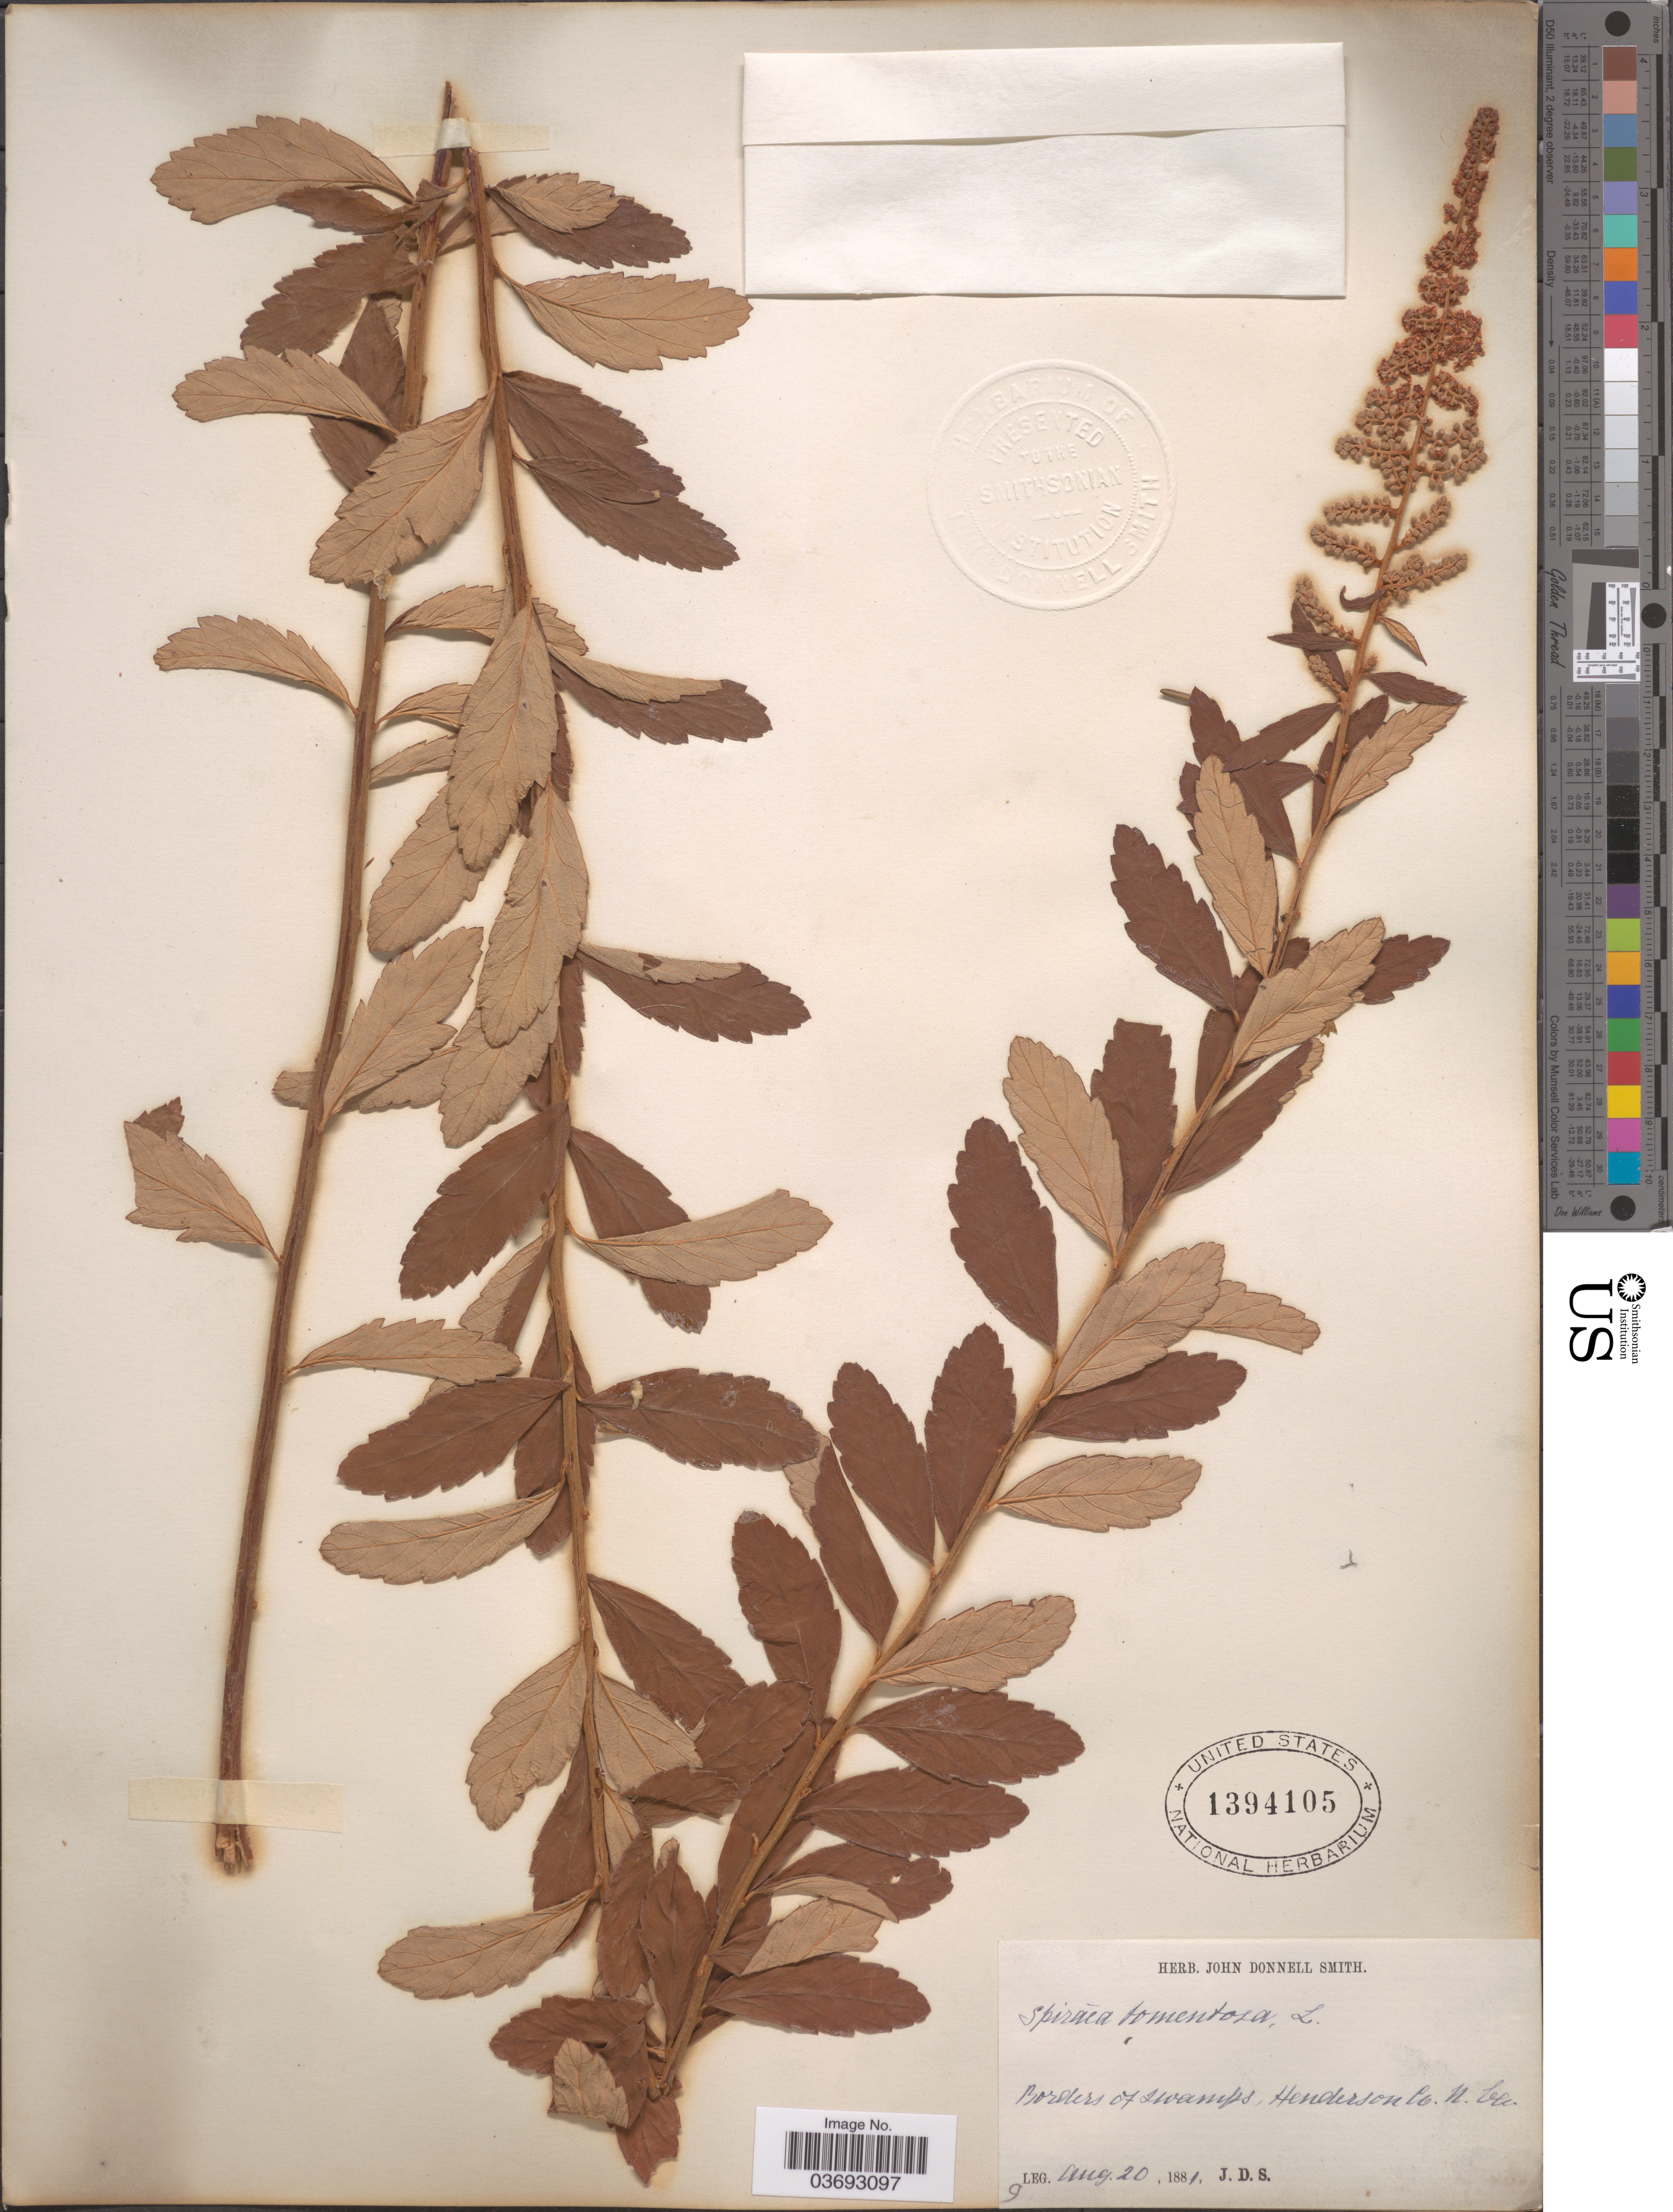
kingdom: Plantae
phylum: Tracheophyta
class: Magnoliopsida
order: Rosales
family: Rosaceae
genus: Spiraea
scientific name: Spiraea tomentosa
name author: L.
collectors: J. Donnell Smith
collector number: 9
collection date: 1881-08-20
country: United States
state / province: North Carolina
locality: Borders of swamps, Henderson Co.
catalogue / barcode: US 1394105